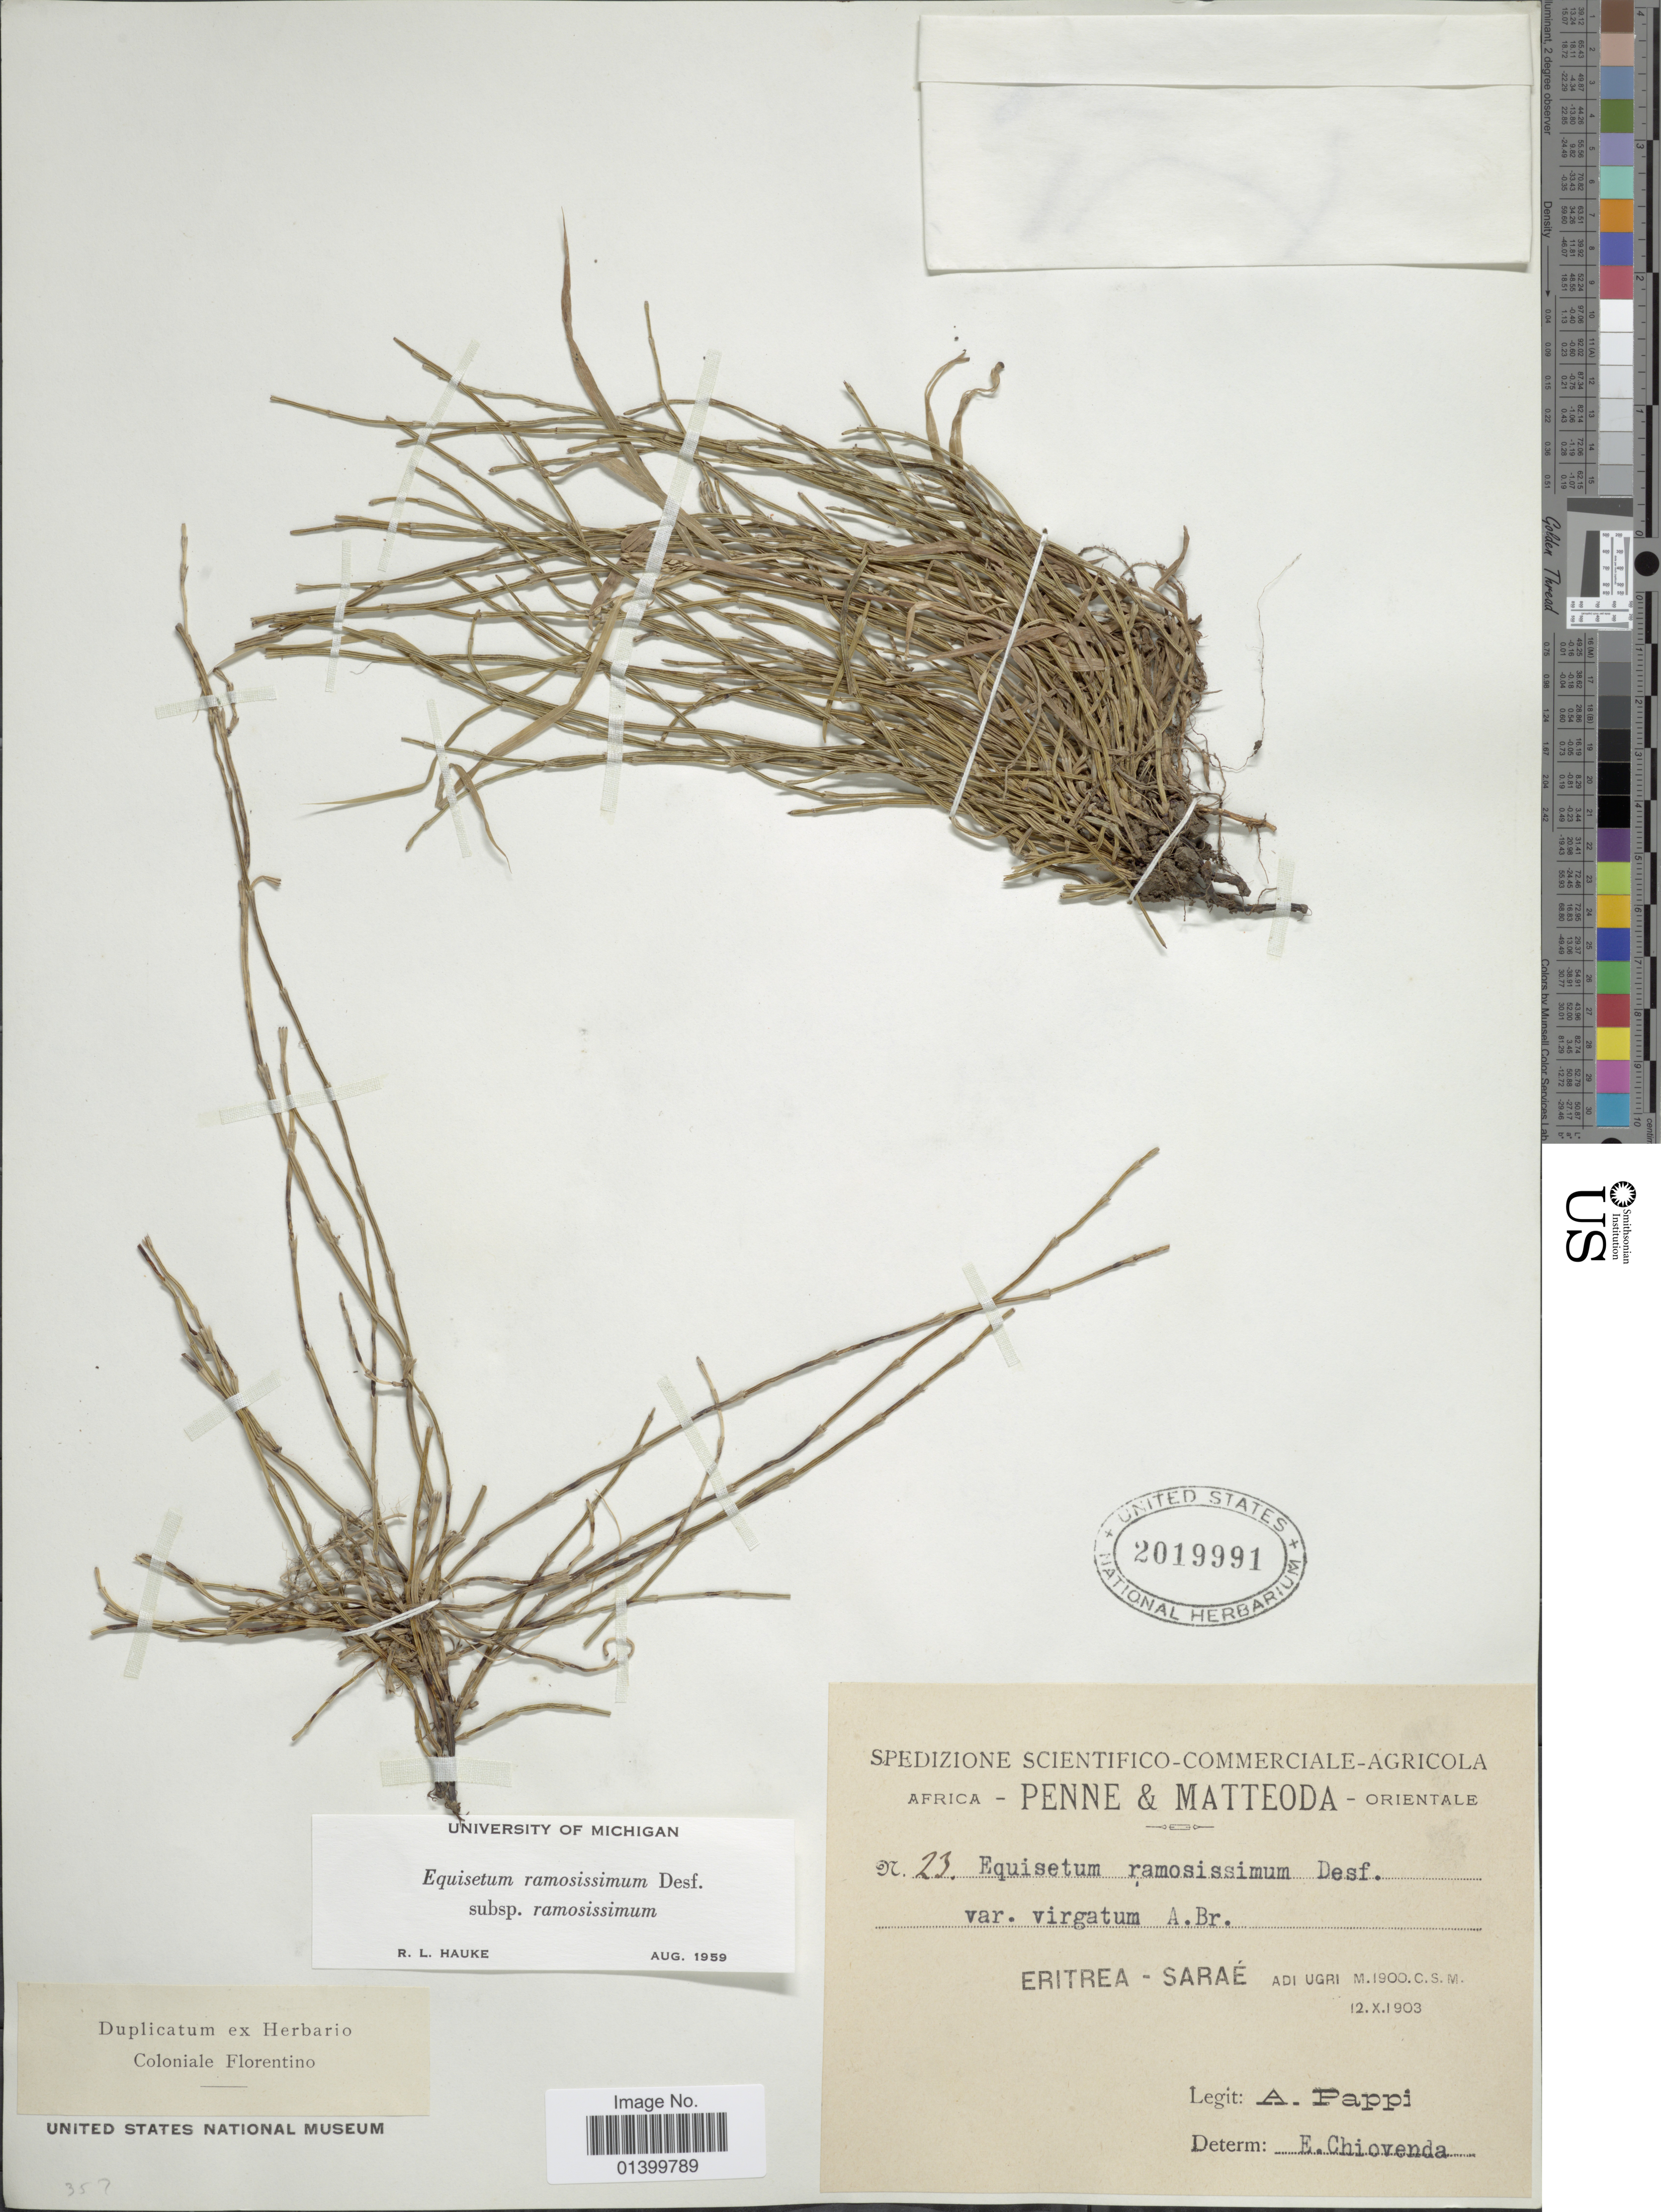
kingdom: Plantae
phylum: Tracheophyta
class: Polypodiopsida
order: Equisetales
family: Equisetaceae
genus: Equisetum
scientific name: Equisetum ramosissimum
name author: Desf.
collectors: A. Pappi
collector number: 23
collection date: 1903-10-12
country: Eritrea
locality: Africa - Penne & Matteoda - Orientale. Eritrea-Saraé, Adi Ugri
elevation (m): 1900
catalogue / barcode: US 2019991